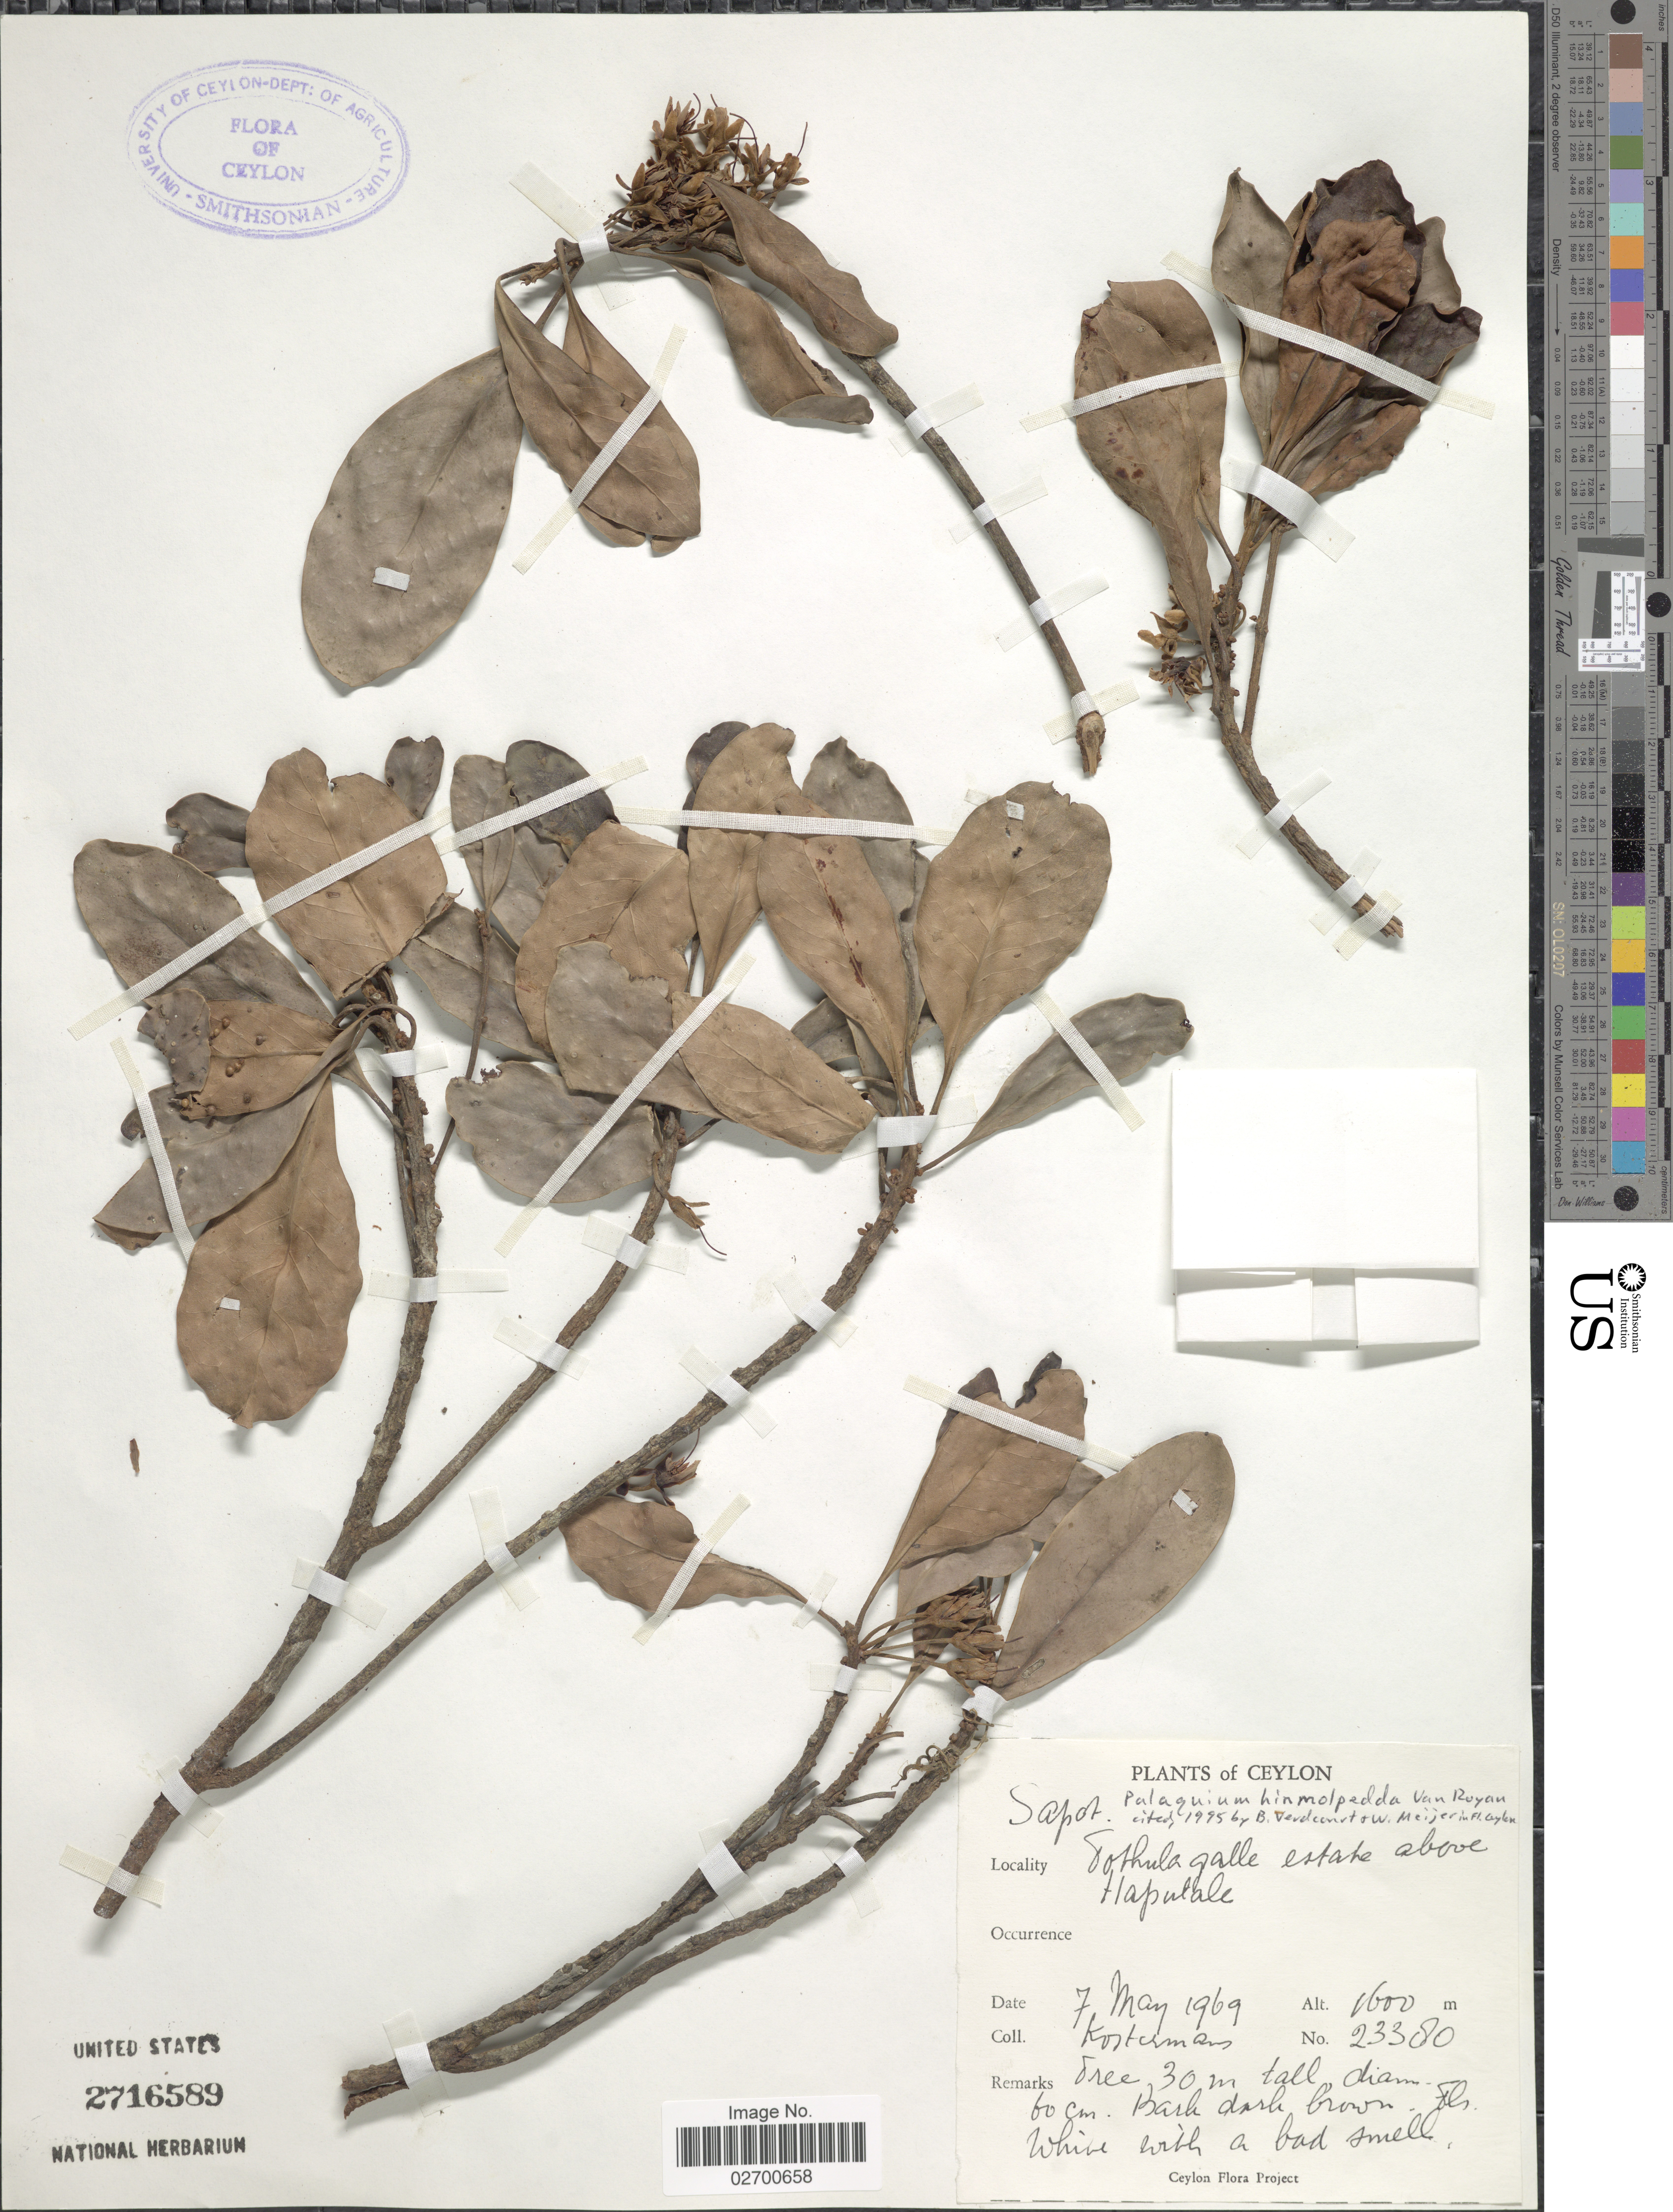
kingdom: Plantae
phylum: Tracheophyta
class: Magnoliopsida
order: Ericales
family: Sapotaceae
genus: Palaquium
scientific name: Palaquium hinmolpedda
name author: P. Royen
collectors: Kostermans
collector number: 23380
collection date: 1969-05-07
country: Sri Lanka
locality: Ceylon, Tothulagalle estate above Haputale.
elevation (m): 1600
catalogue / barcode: US 2716589